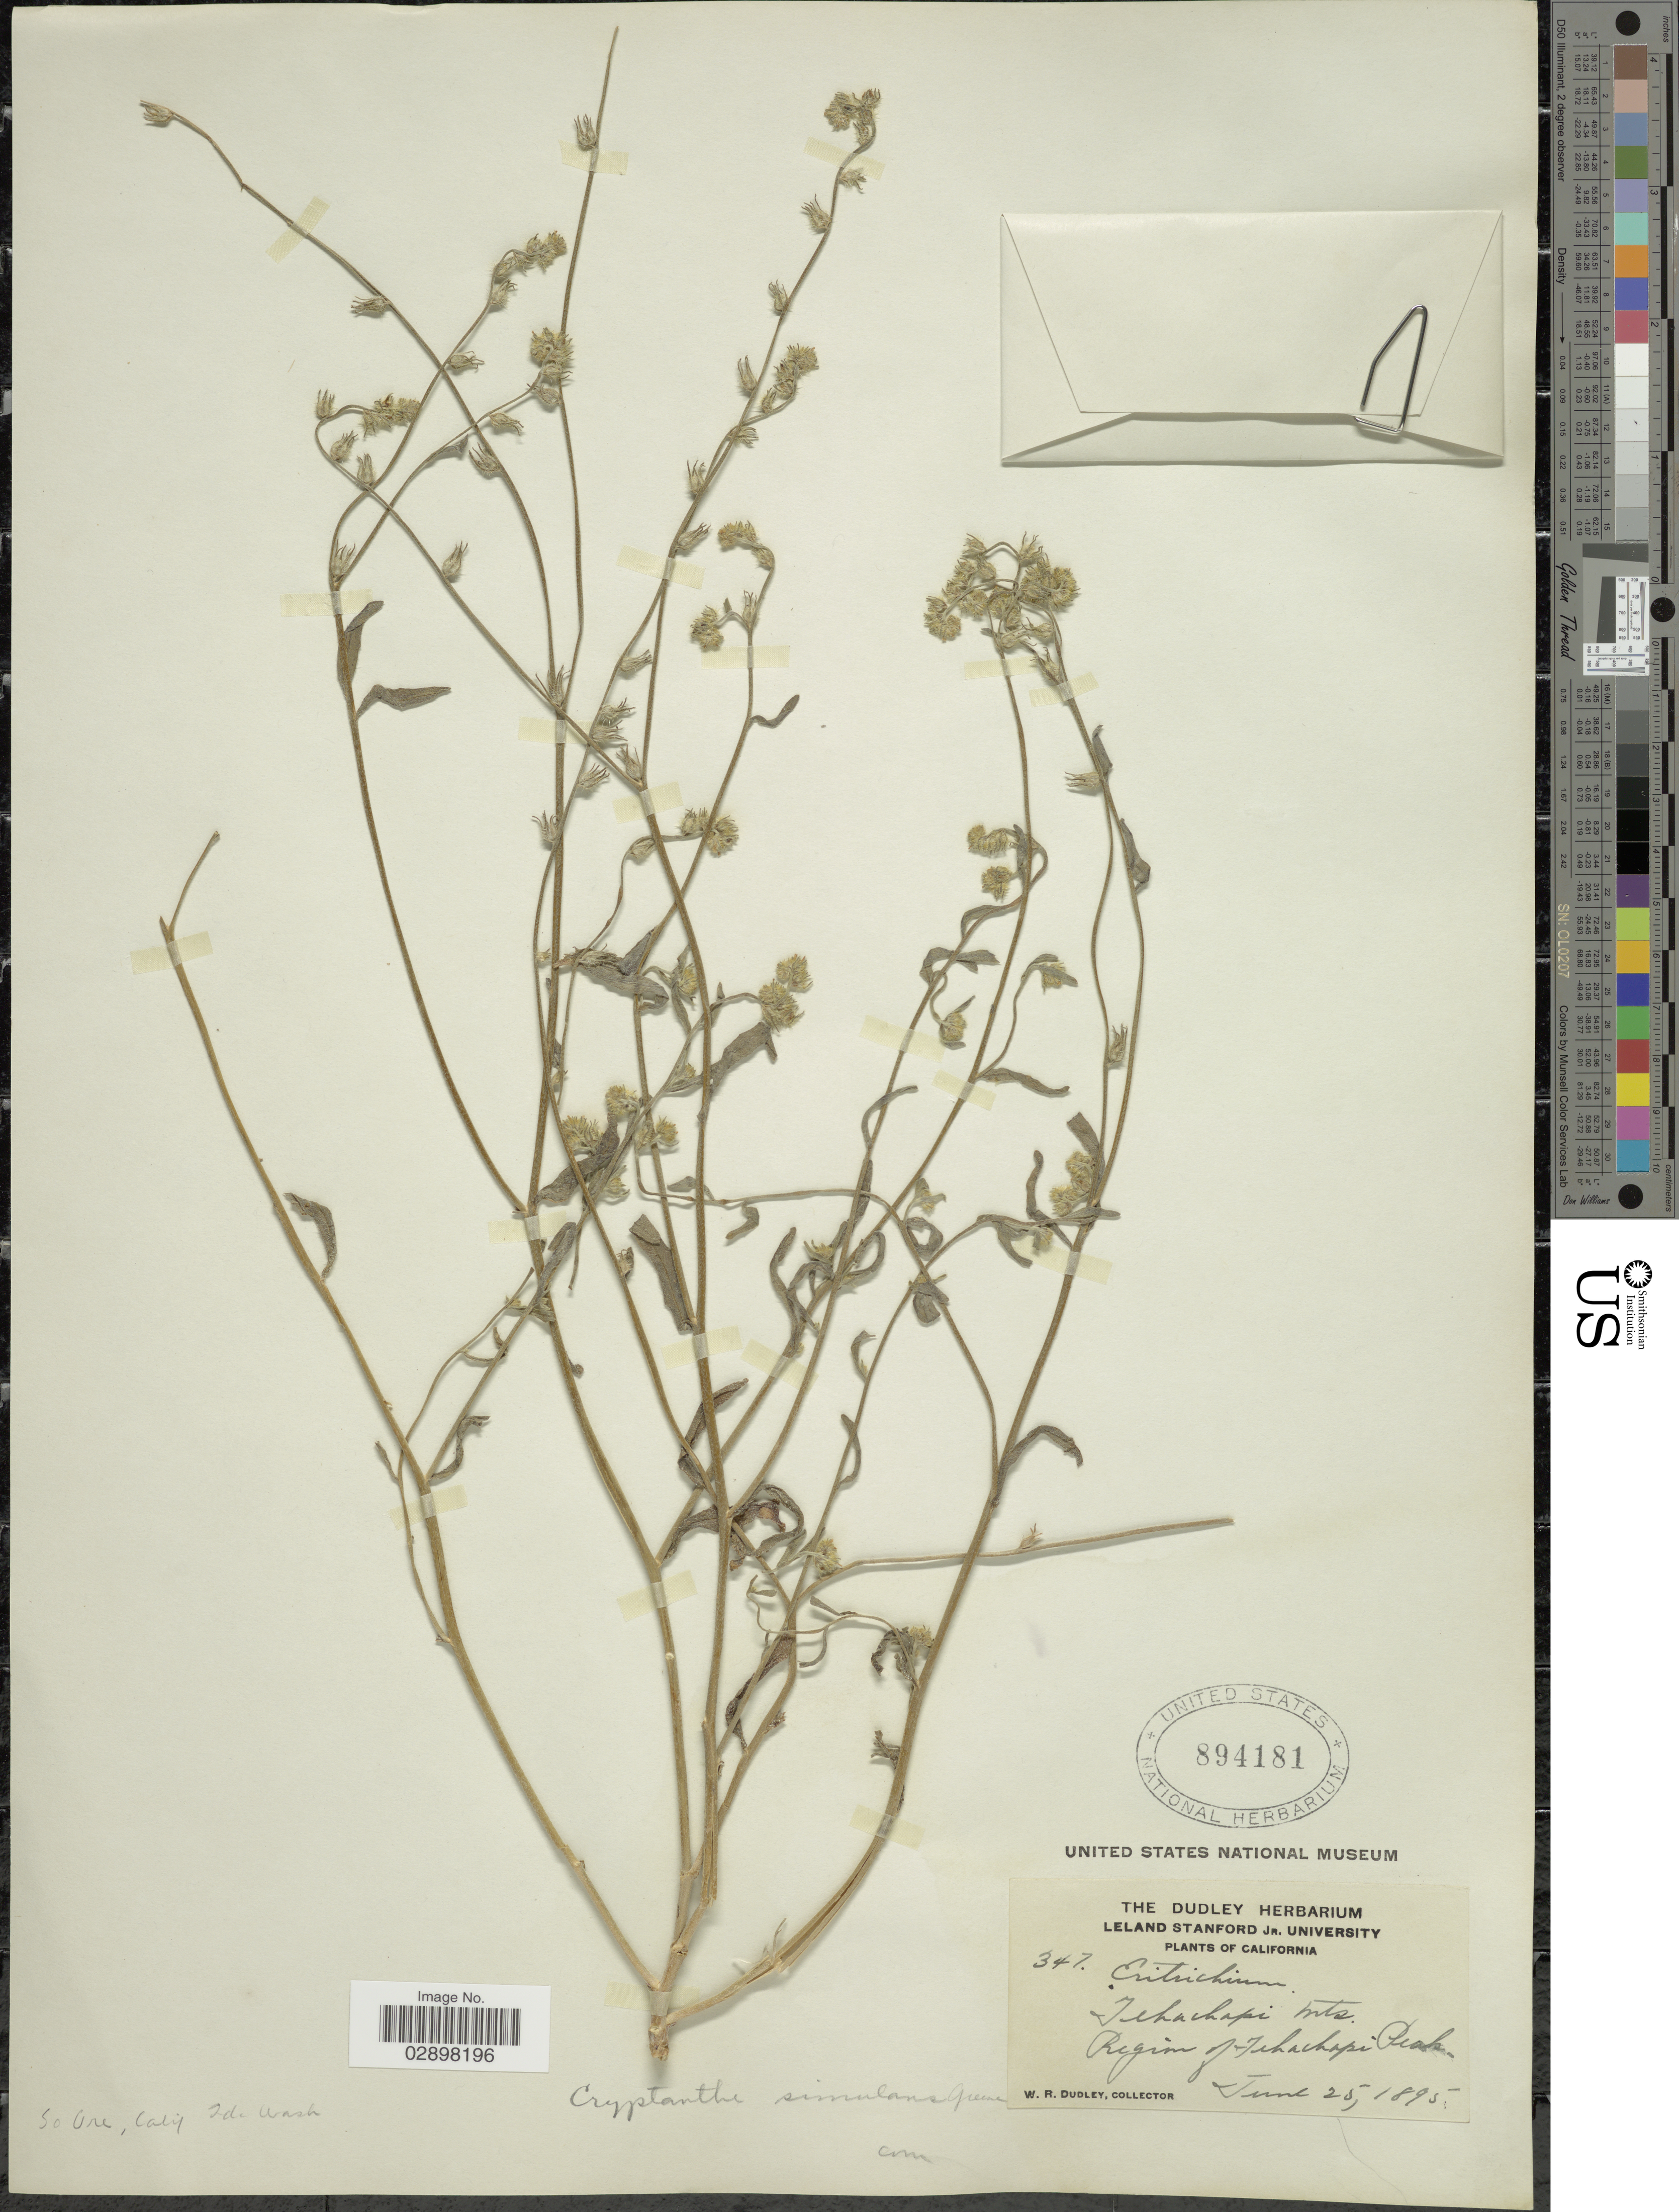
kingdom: Plantae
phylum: Tracheophyta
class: Magnoliopsida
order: Boraginales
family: Boraginaceae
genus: Cryptantha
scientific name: Cryptantha simulans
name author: Greene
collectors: W. Dudley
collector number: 347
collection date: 1895-06-25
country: United States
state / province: California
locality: Tehachapi mts., Region of Tehachapi Peak.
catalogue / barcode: US 894181